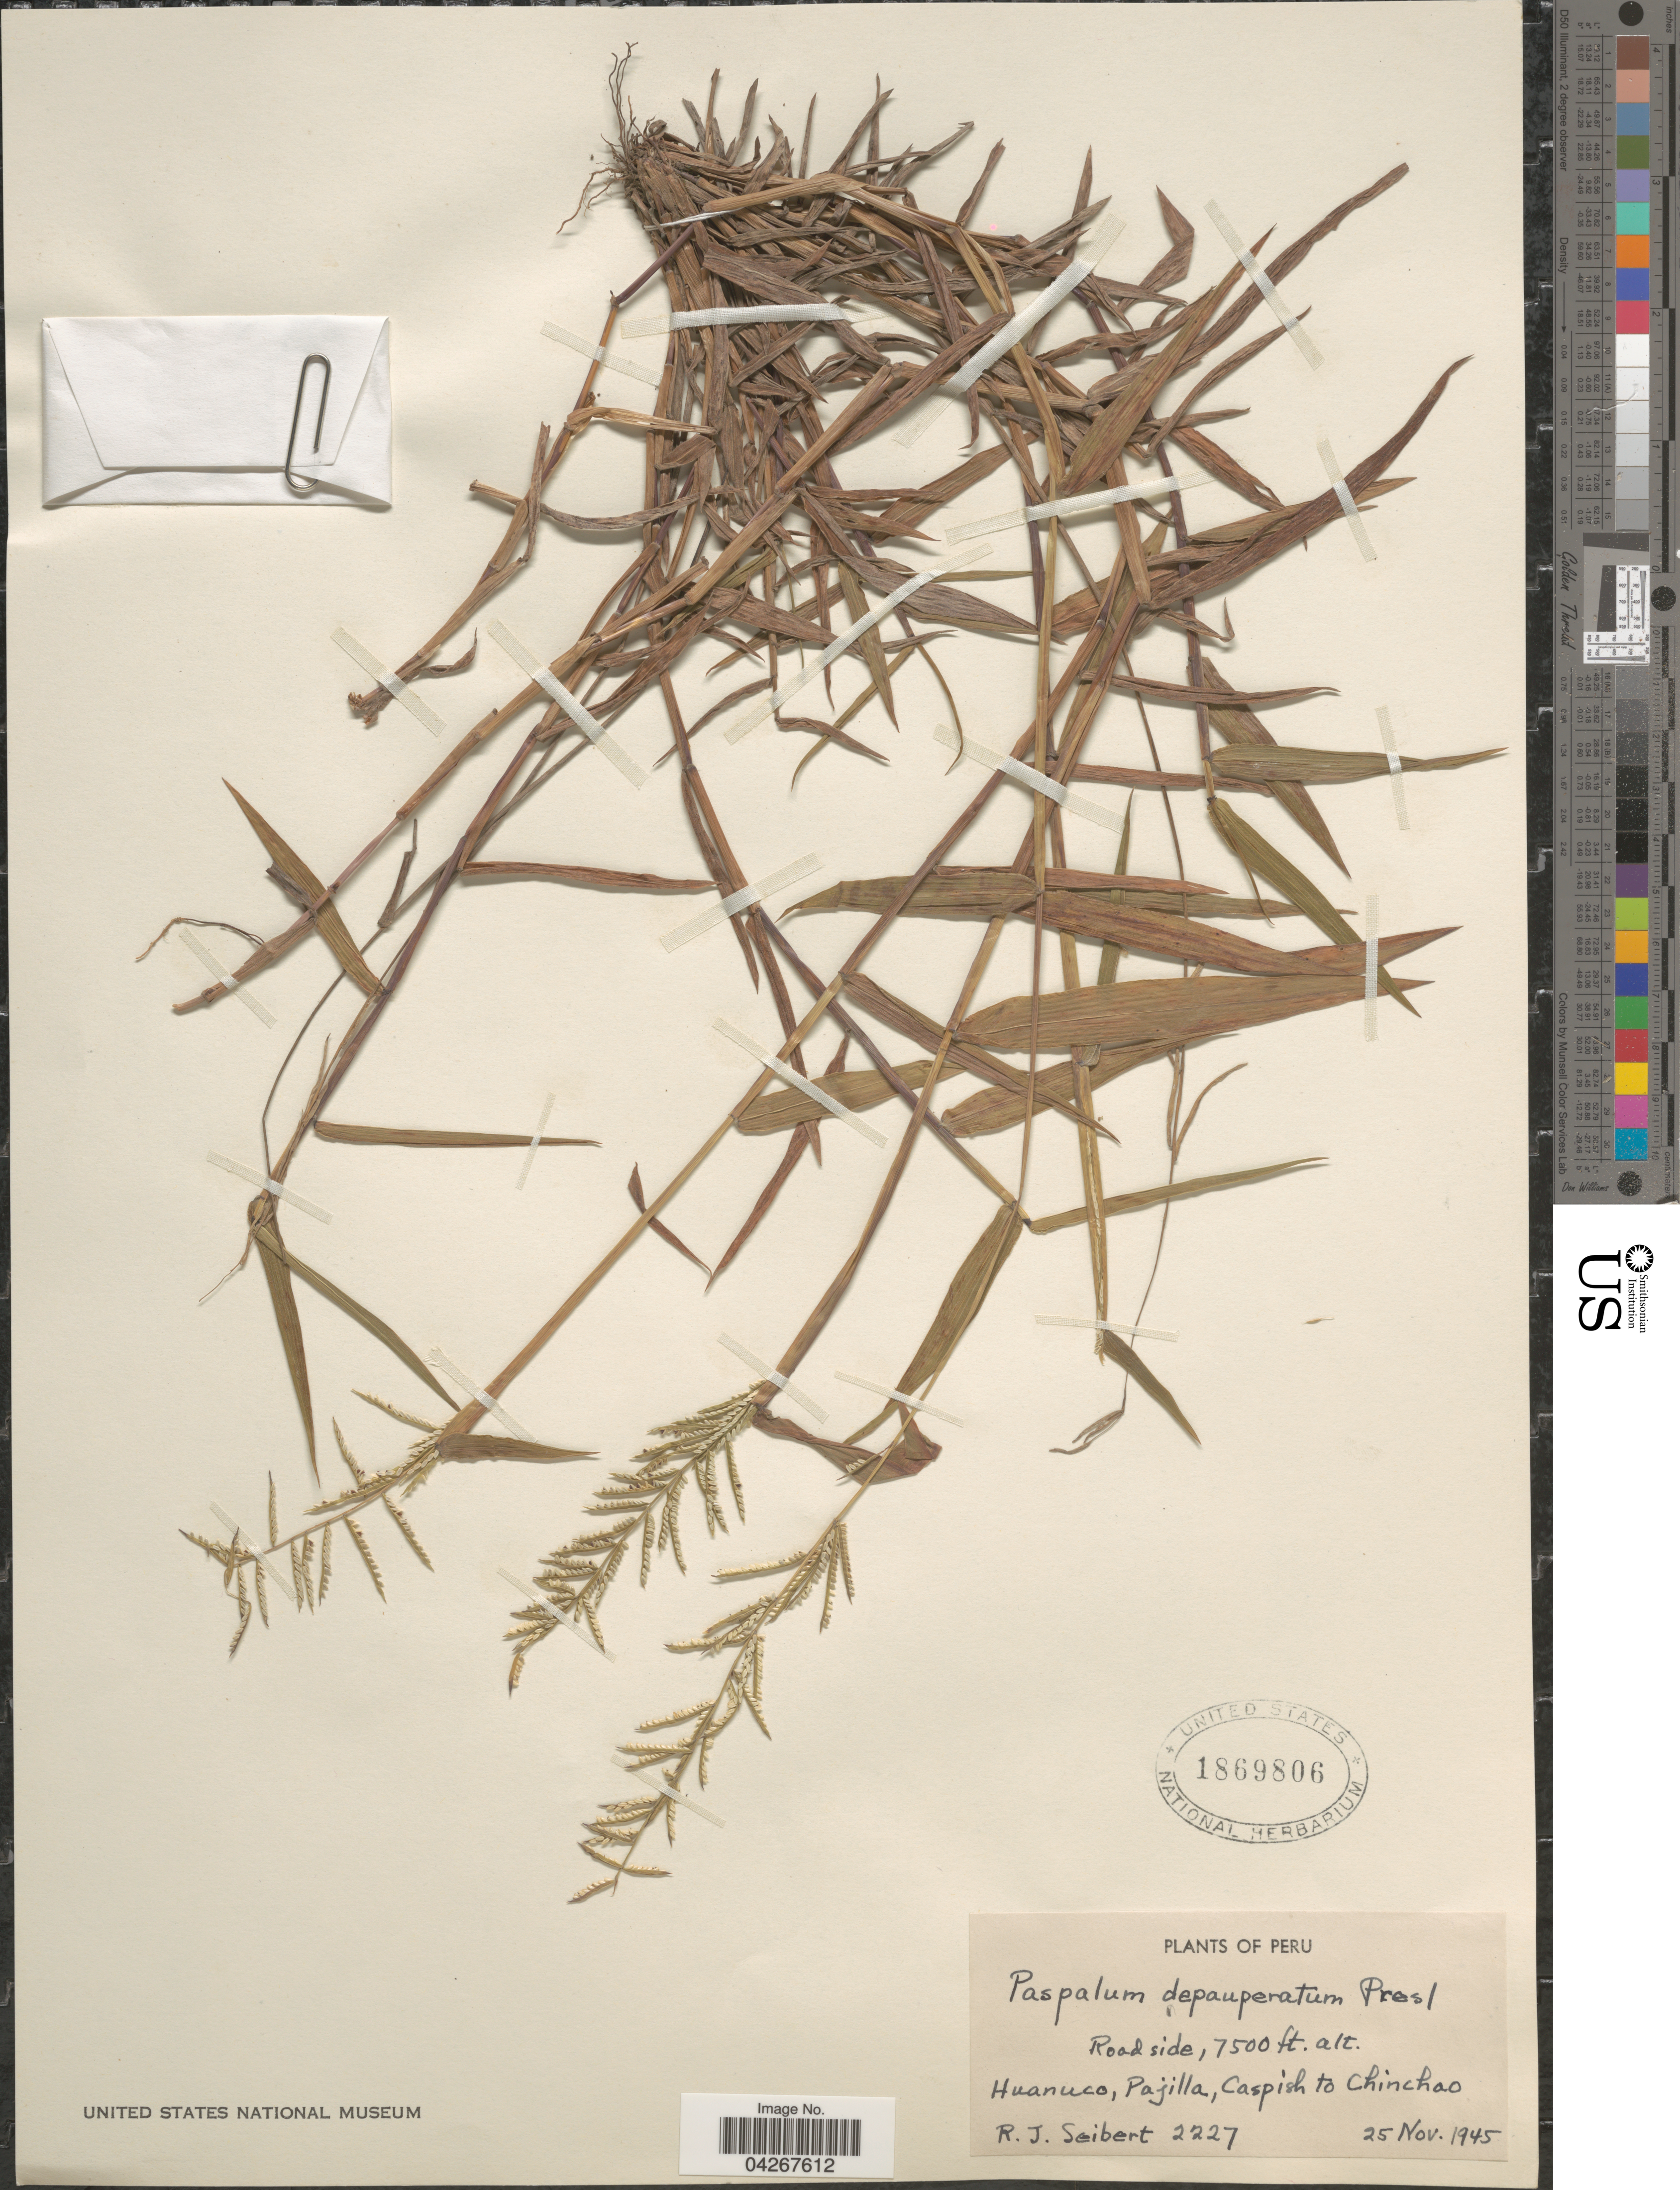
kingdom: Plantae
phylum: Tracheophyta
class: Liliopsida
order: Poales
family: Poaceae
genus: Paspalum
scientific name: Paspalum candidum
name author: (Humb. & Bonpl. ex Fleugge) Kunth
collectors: R. J. Seibert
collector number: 2227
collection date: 1945-11-25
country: Peru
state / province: Huánuco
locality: Roadside. Pajilla, Caspish to Chinchao.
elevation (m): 2286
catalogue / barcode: US 1869806